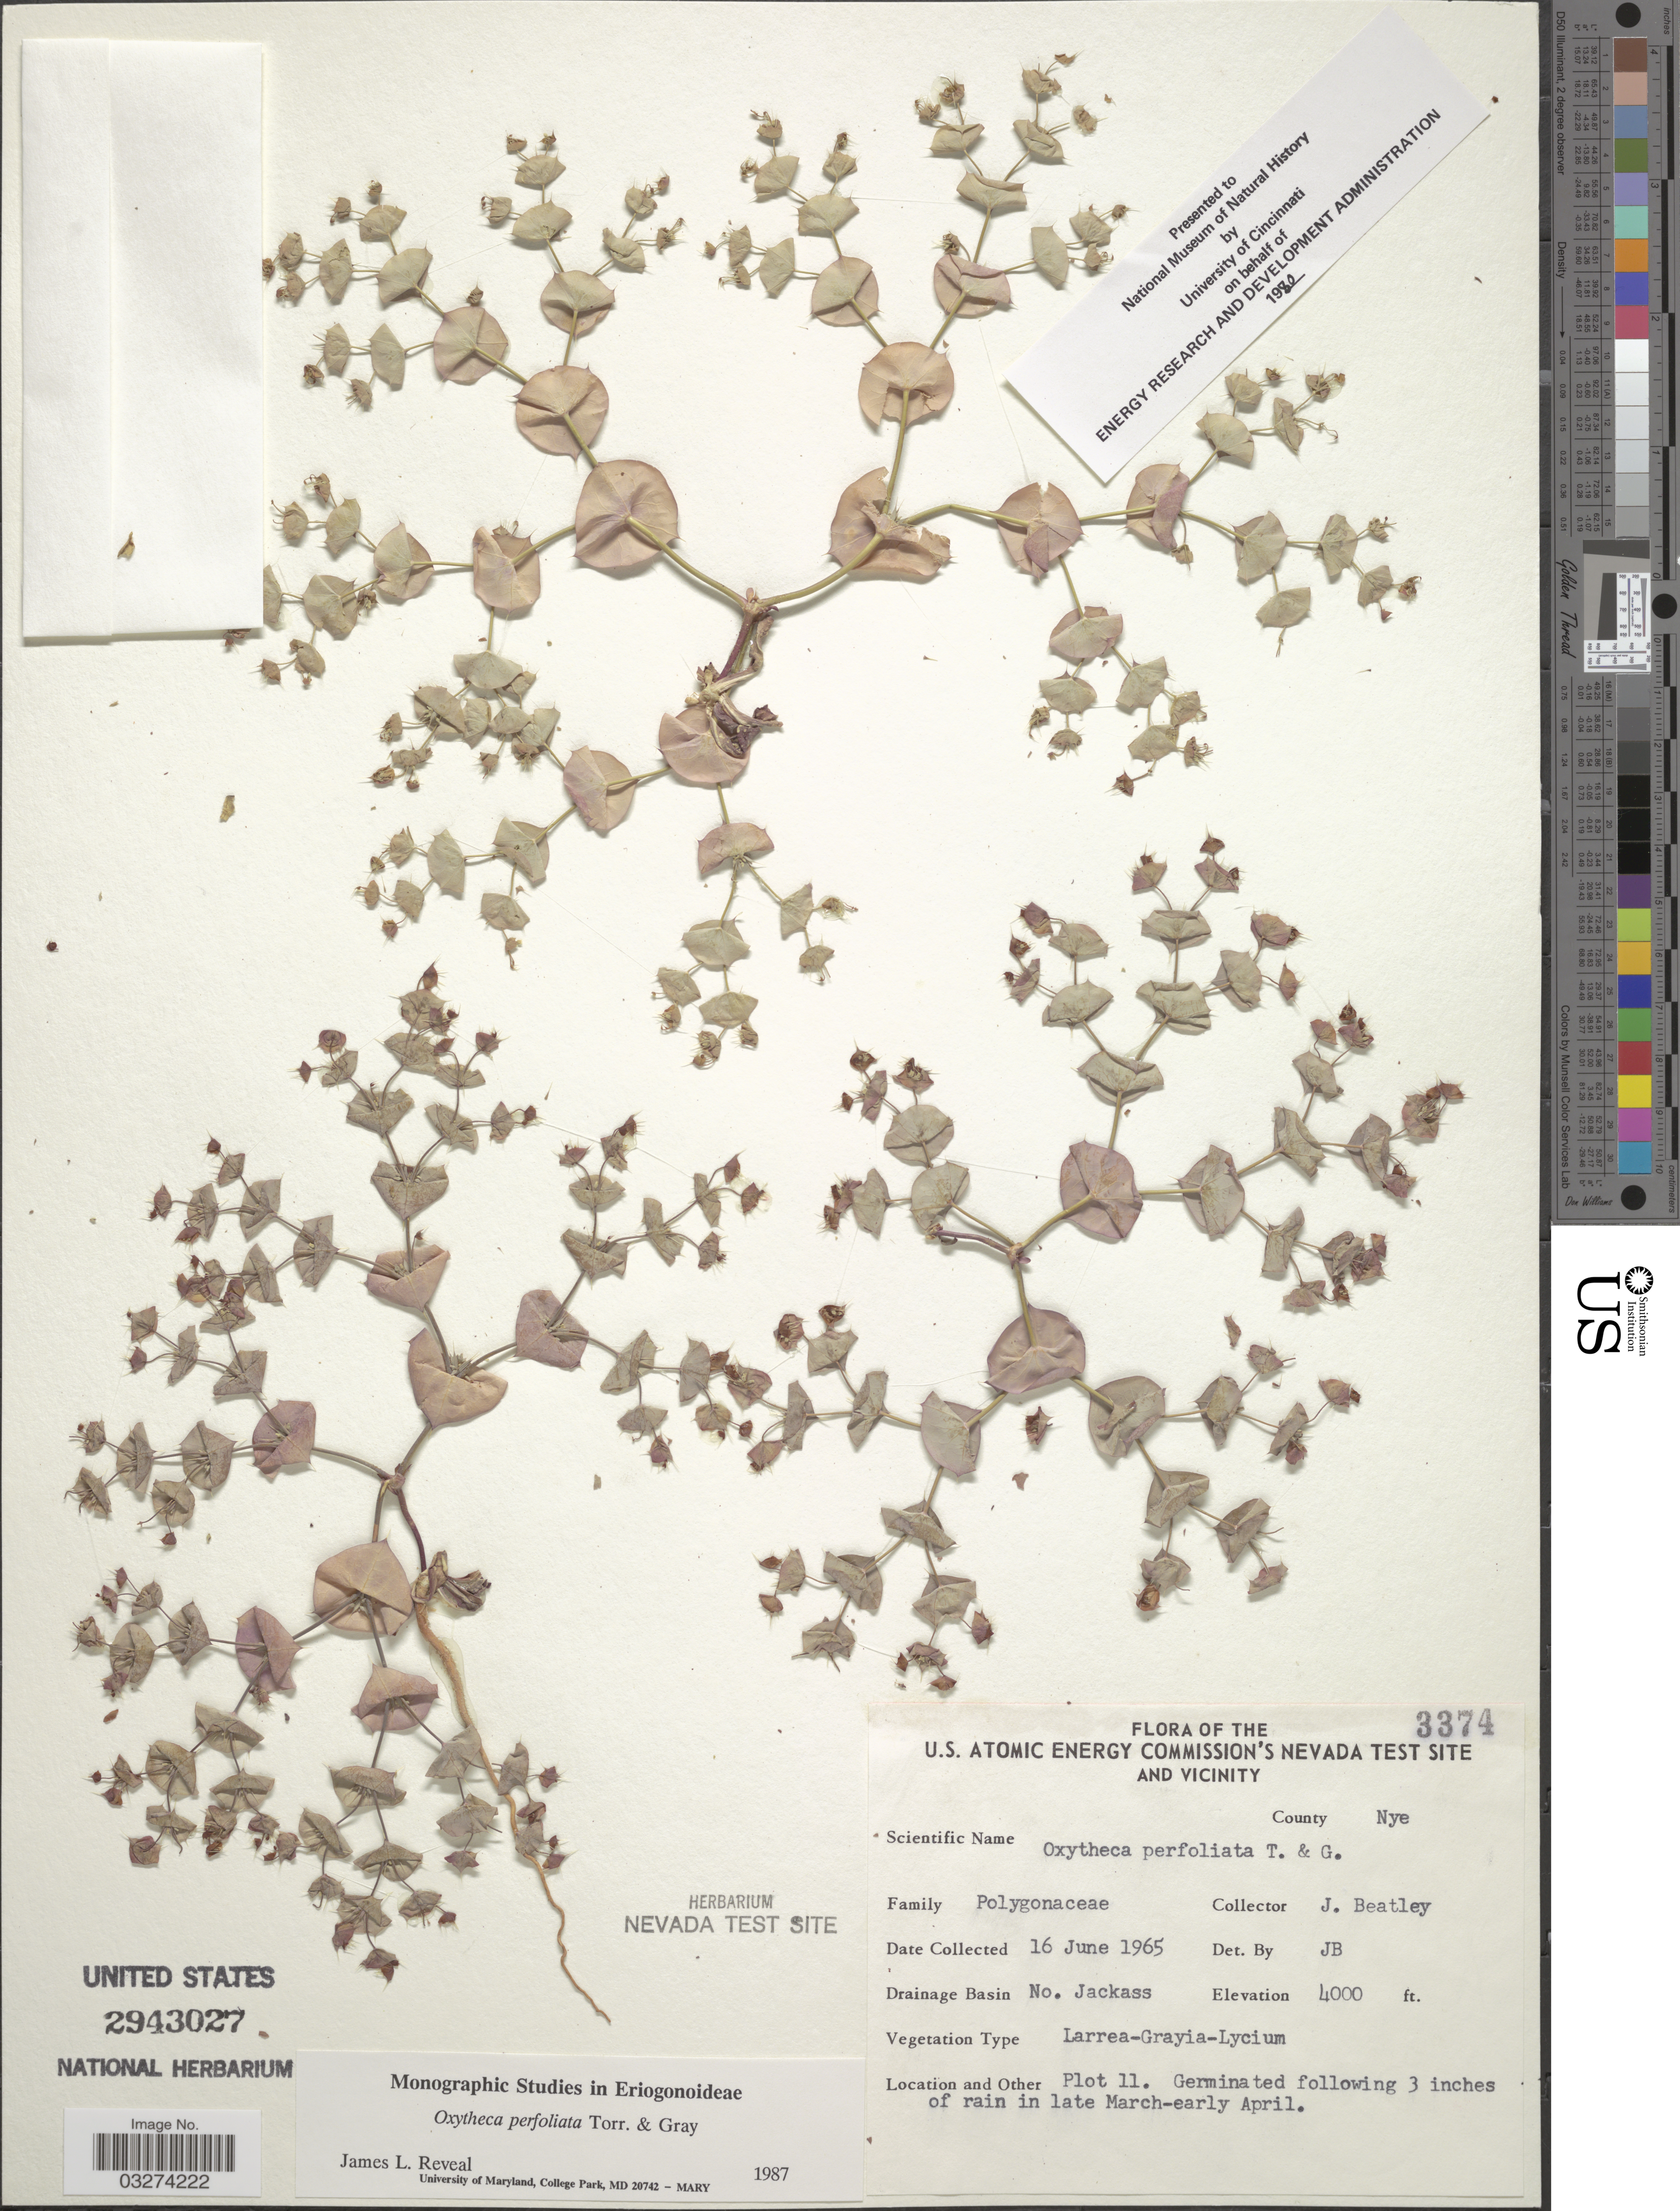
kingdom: Plantae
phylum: Tracheophyta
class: Magnoliopsida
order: Caryophyllales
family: Polygonaceae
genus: Oxytheca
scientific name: Oxytheca perfoliata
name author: Torr. & A. Gray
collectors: J. C. Beatley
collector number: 3374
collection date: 1965-06-16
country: United States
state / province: Nevada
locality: U.S. Atomic Energy Commission's Nevada Test Site and Vicinity. County Nye. Drainage Basin No. Jackass. Plot 11.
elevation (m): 1219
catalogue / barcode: US 2943027